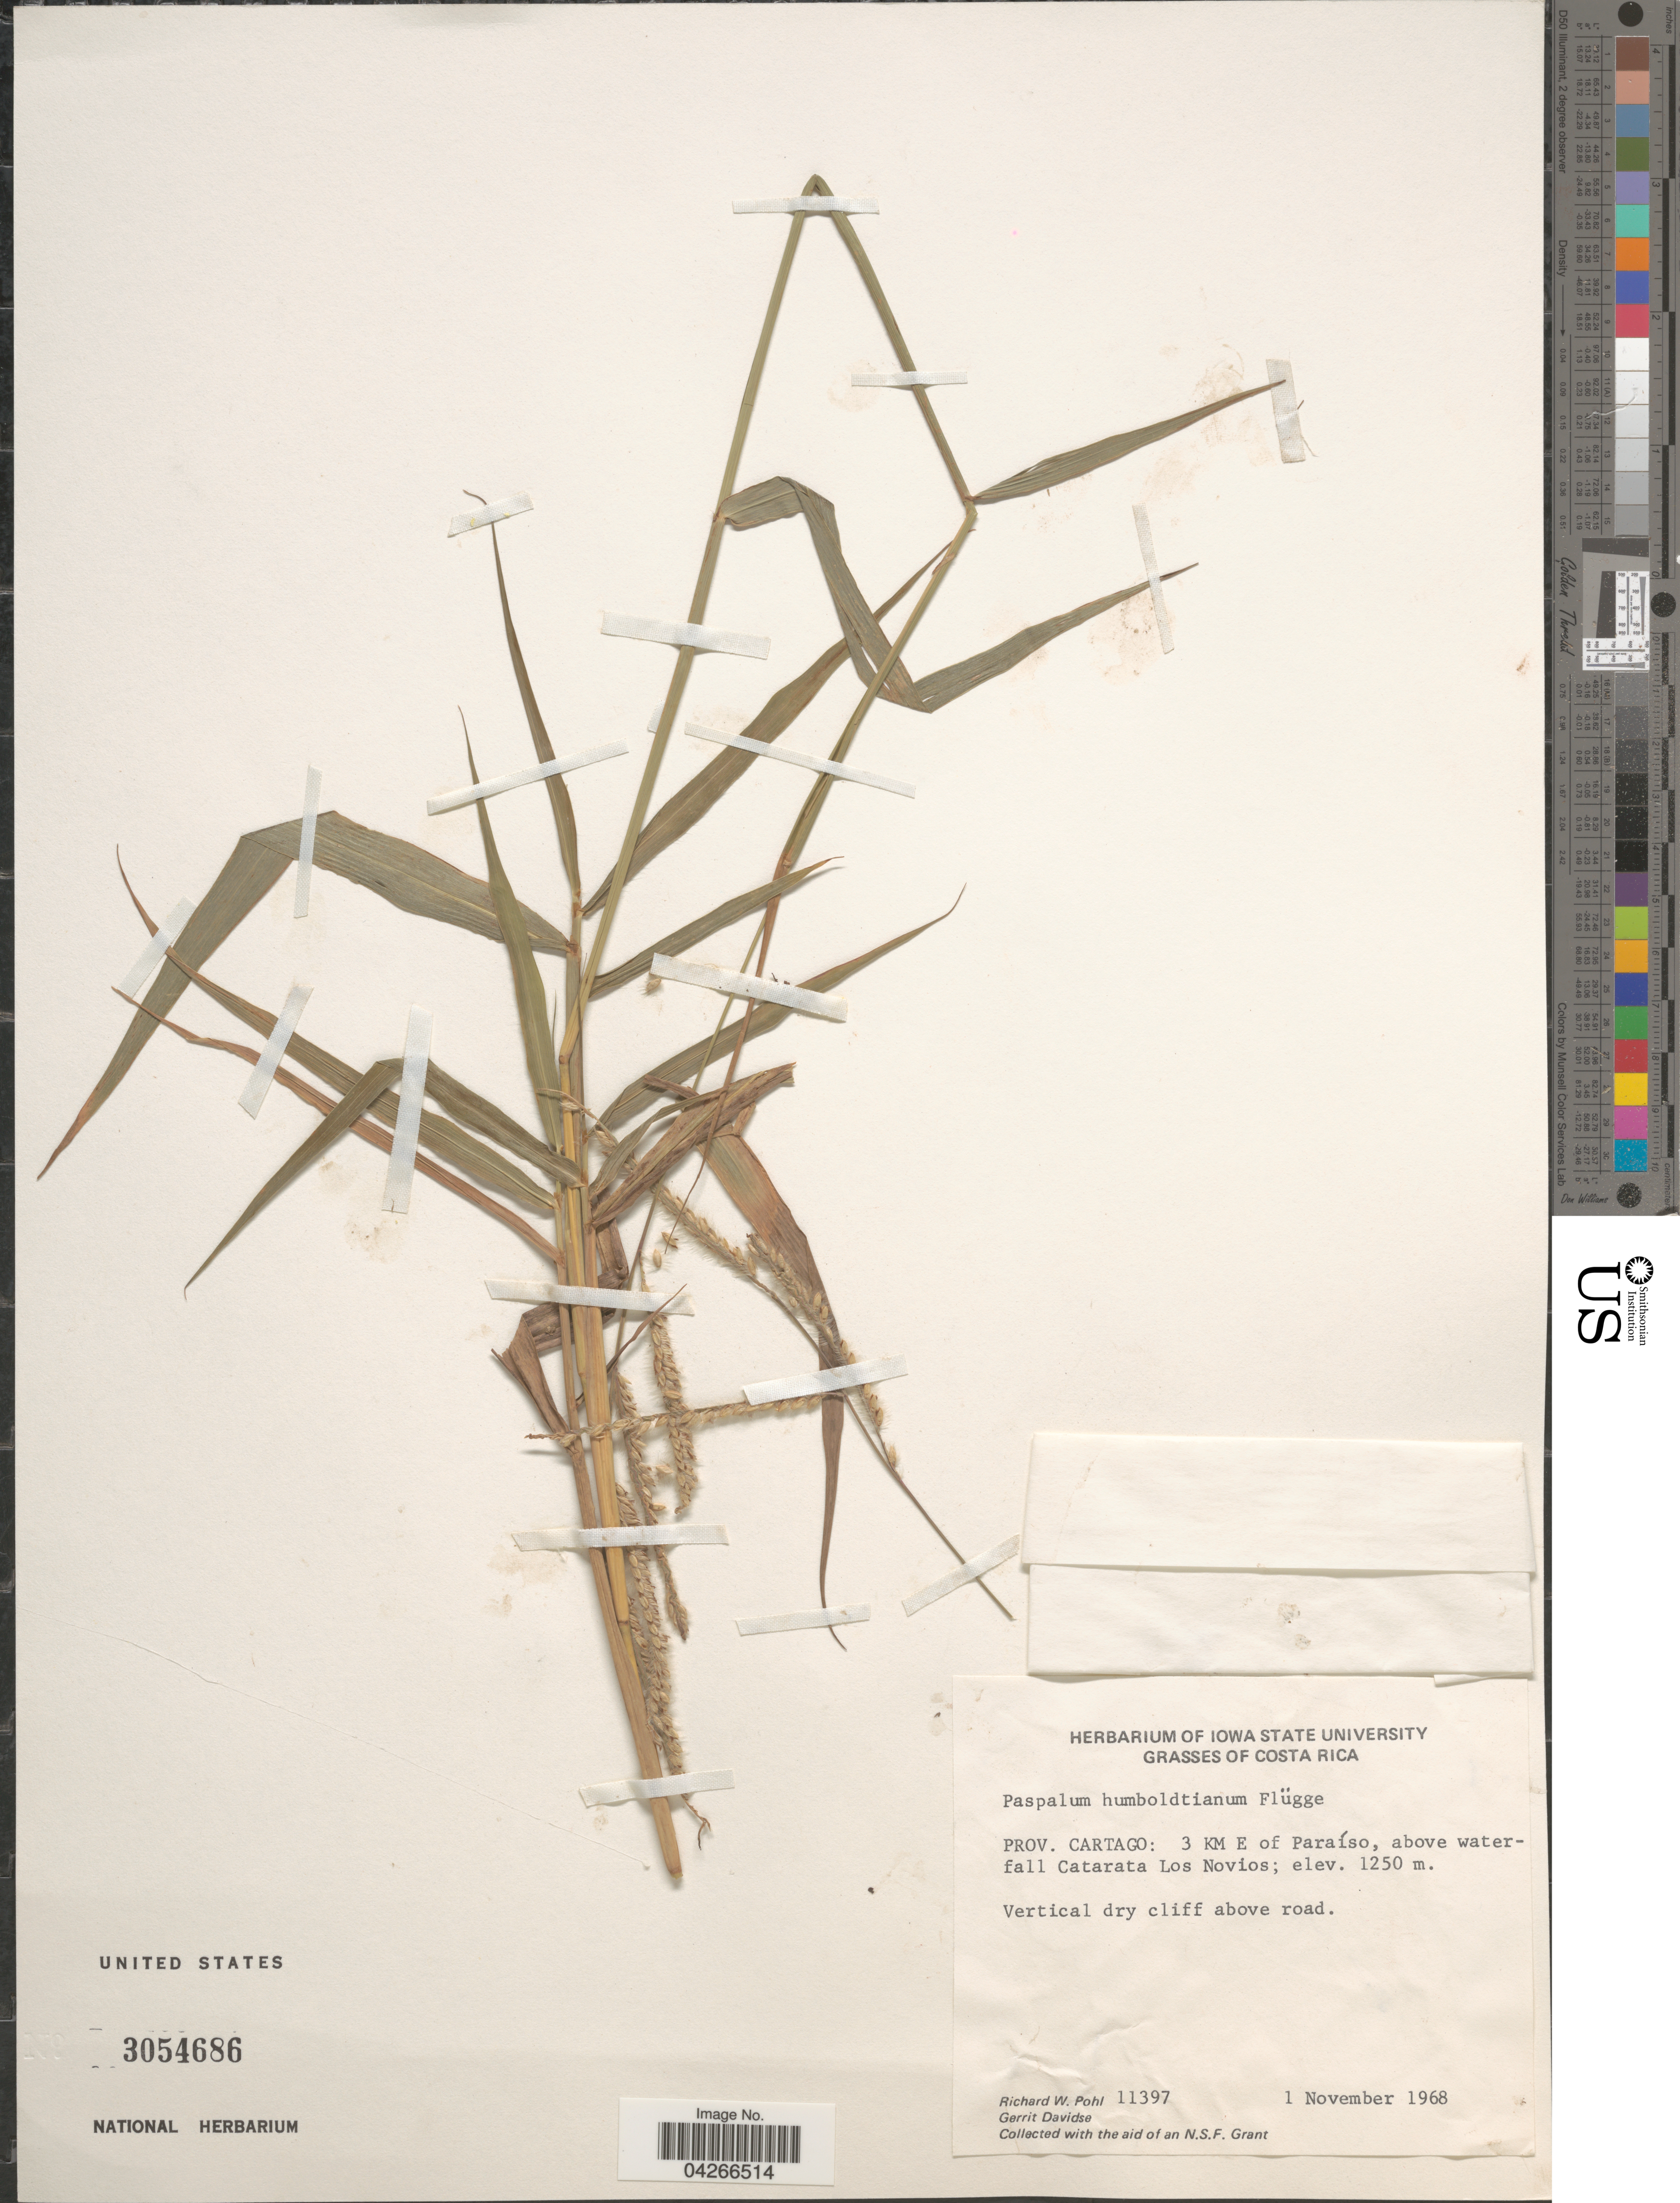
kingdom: Plantae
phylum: Tracheophyta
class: Liliopsida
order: Poales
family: Poaceae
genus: Paspalum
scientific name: Paspalum humboldtianum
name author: Flüggé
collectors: R. W. Pohl & G. Davidse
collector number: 11397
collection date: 1968-11-01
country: Costa Rica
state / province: Cartago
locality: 3 KM E of Paraíso, above waterfall Catarata Los Novios.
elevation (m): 1250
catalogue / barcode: US 3054686